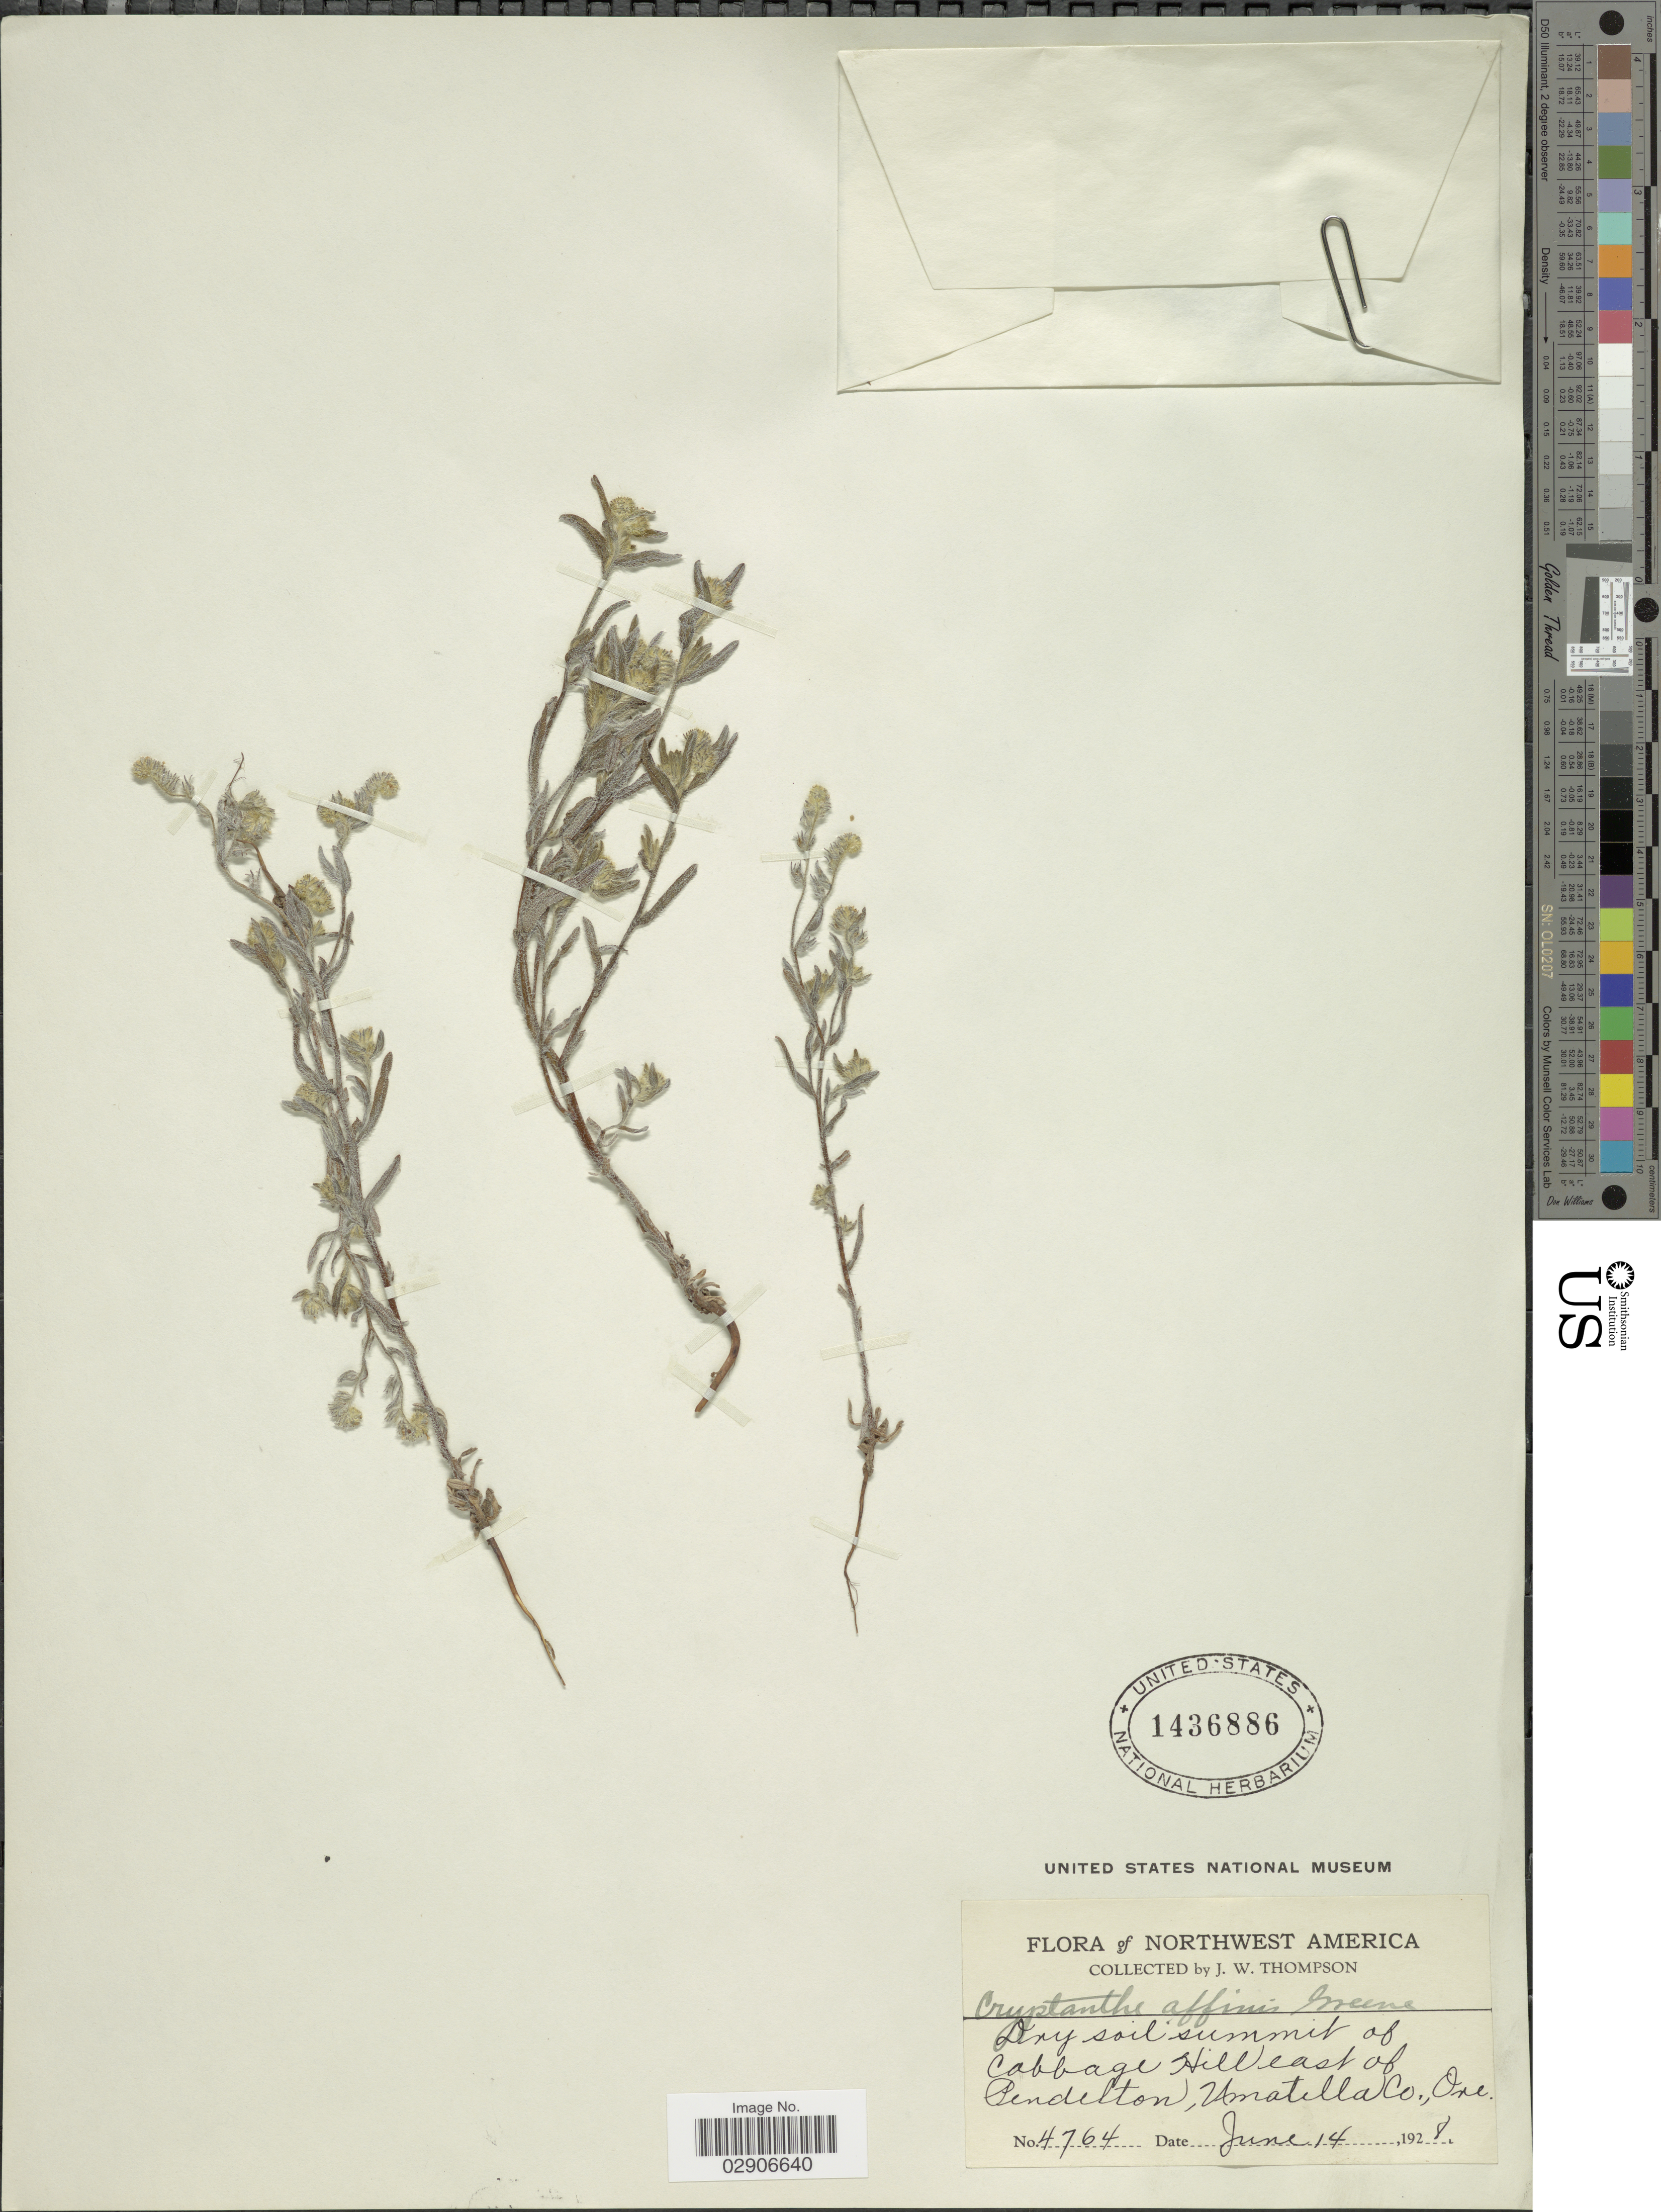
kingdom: Plantae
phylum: Tracheophyta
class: Magnoliopsida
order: Boraginales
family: Boraginaceae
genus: Cryptantha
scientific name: Cryptantha affinis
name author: (A. Gray) Greene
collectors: J. Thompson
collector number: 4764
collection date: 1928-06-14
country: United States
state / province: Oregon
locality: Summit of Cabbage Hill east of Pendelton, Umatella Co., Ore. Northwest America.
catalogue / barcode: US 1436886